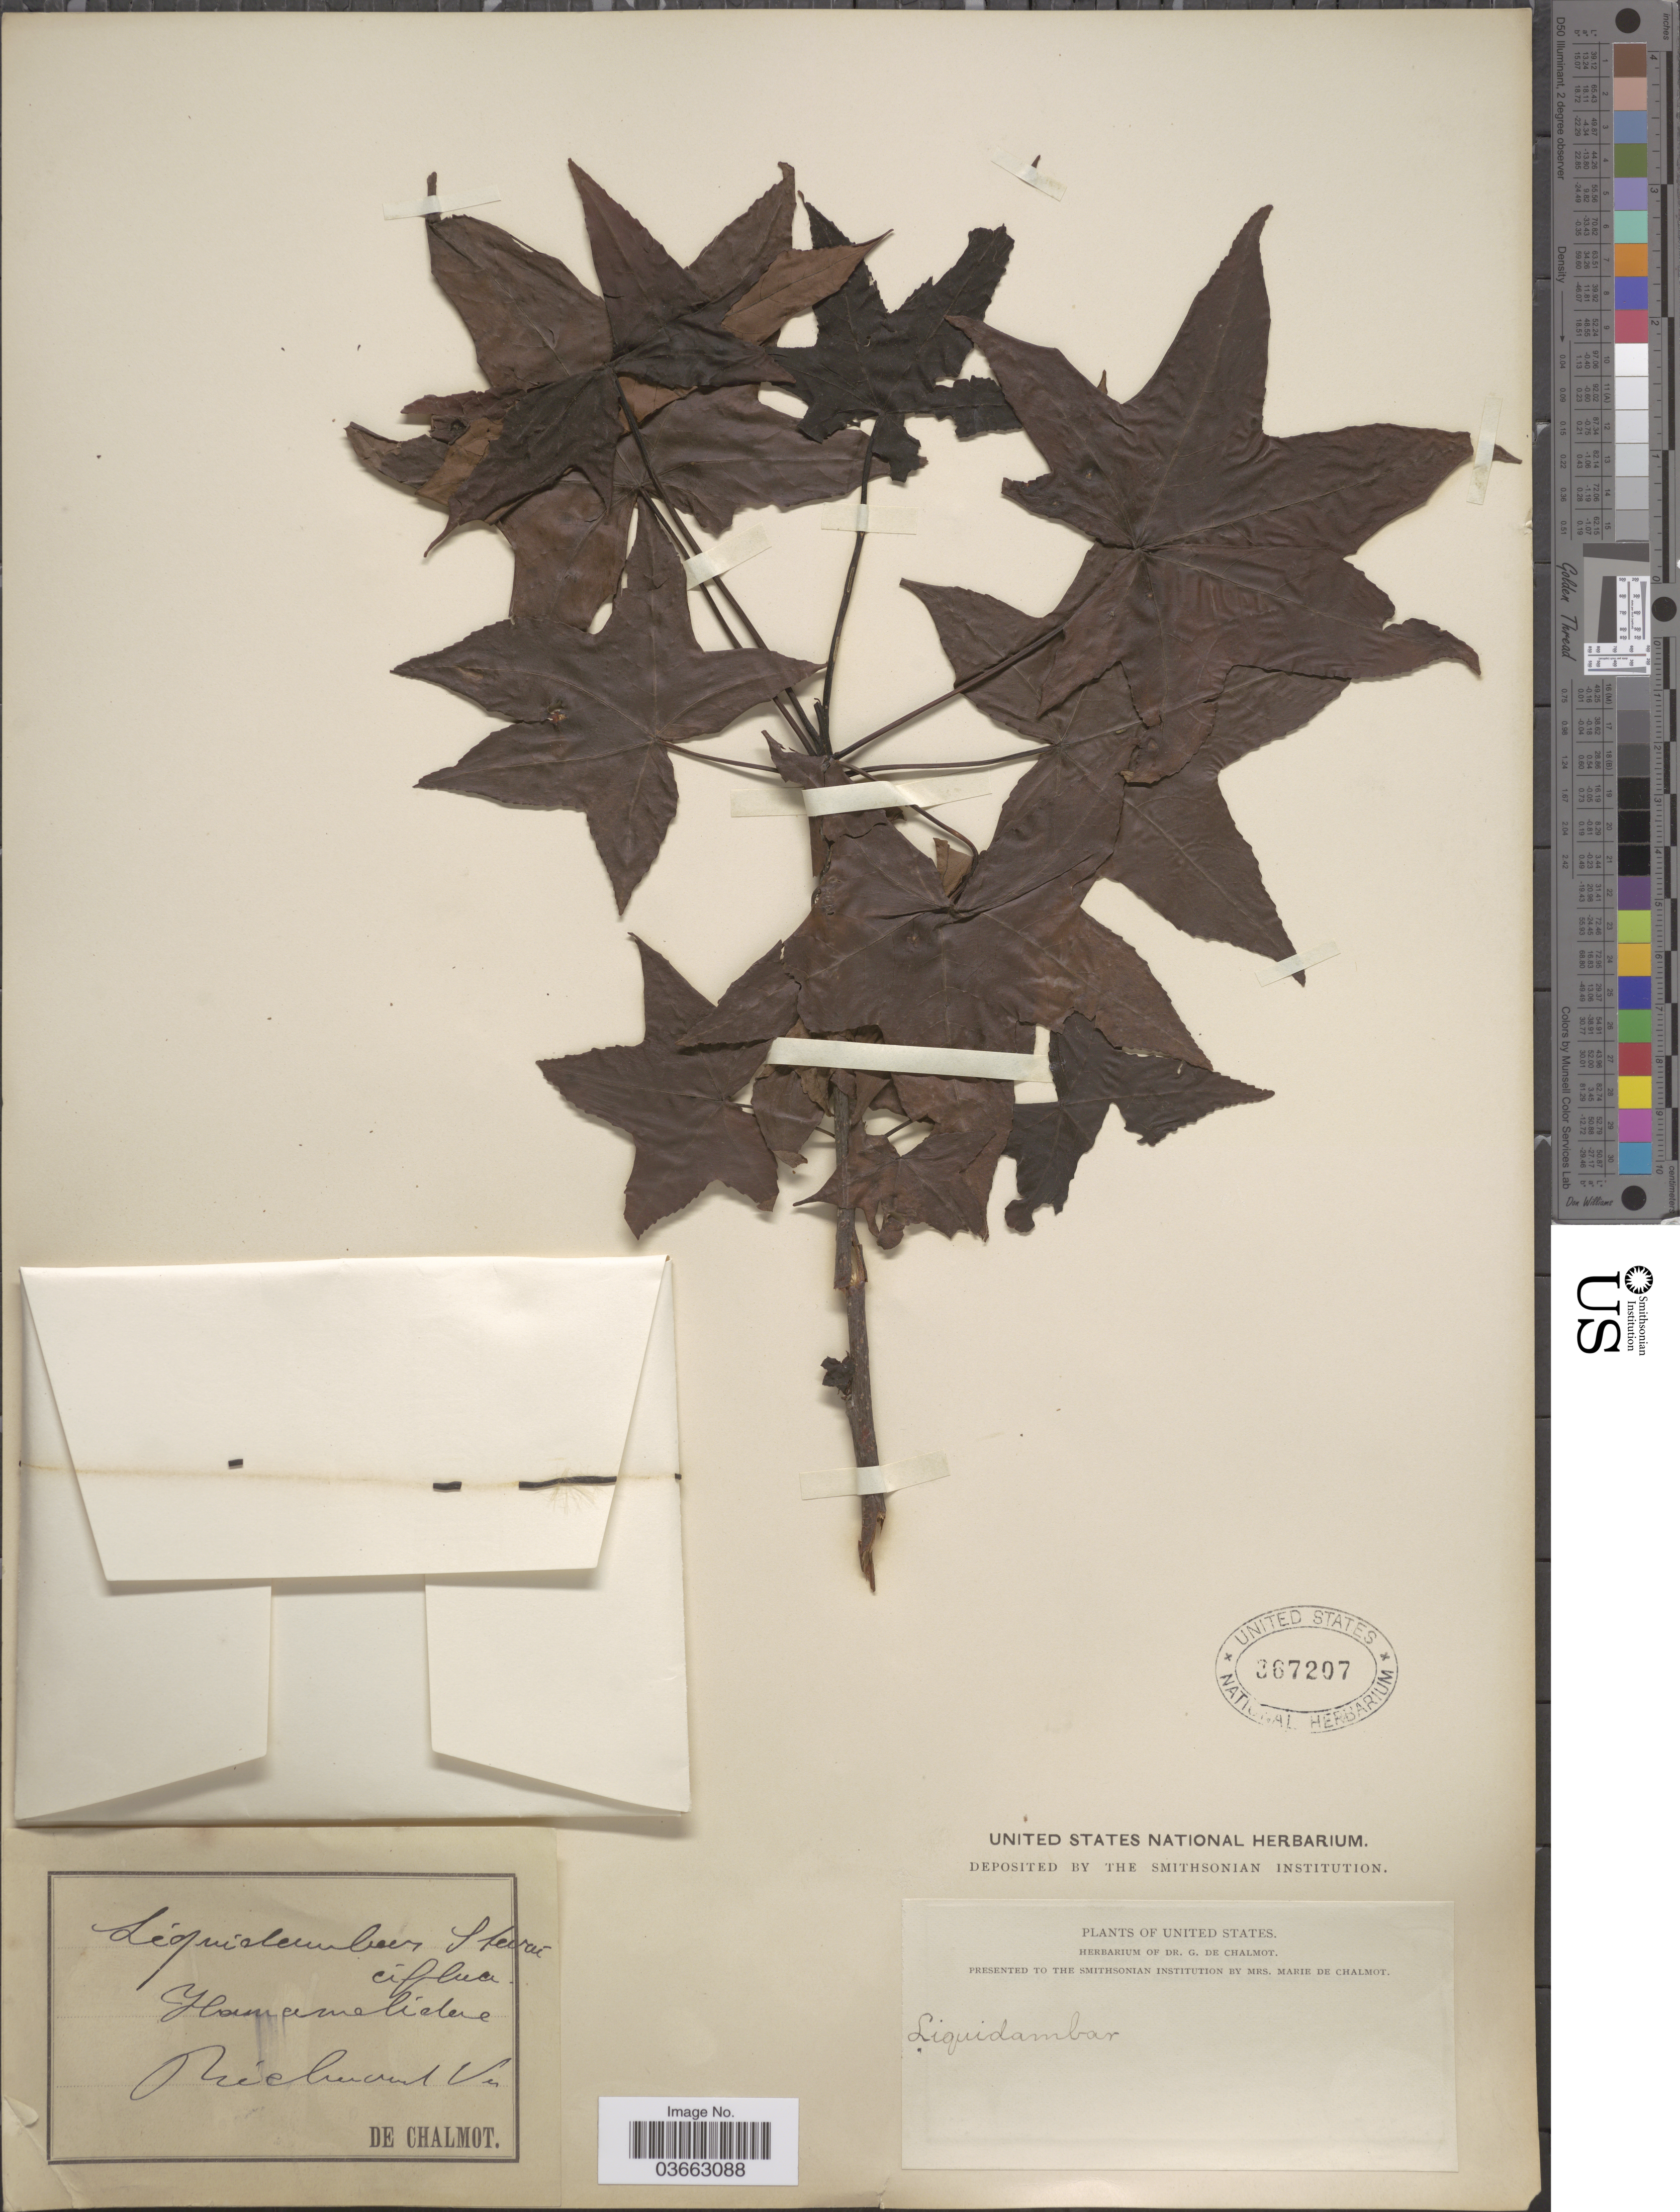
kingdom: Plantae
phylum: Tracheophyta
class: Magnoliopsida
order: Saxifragales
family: Altingiaceae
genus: Liquidambar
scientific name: Liquidambar styraciflua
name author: L.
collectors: G. de Chalmot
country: United States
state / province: Virginia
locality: Richmond.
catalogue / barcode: US 367207